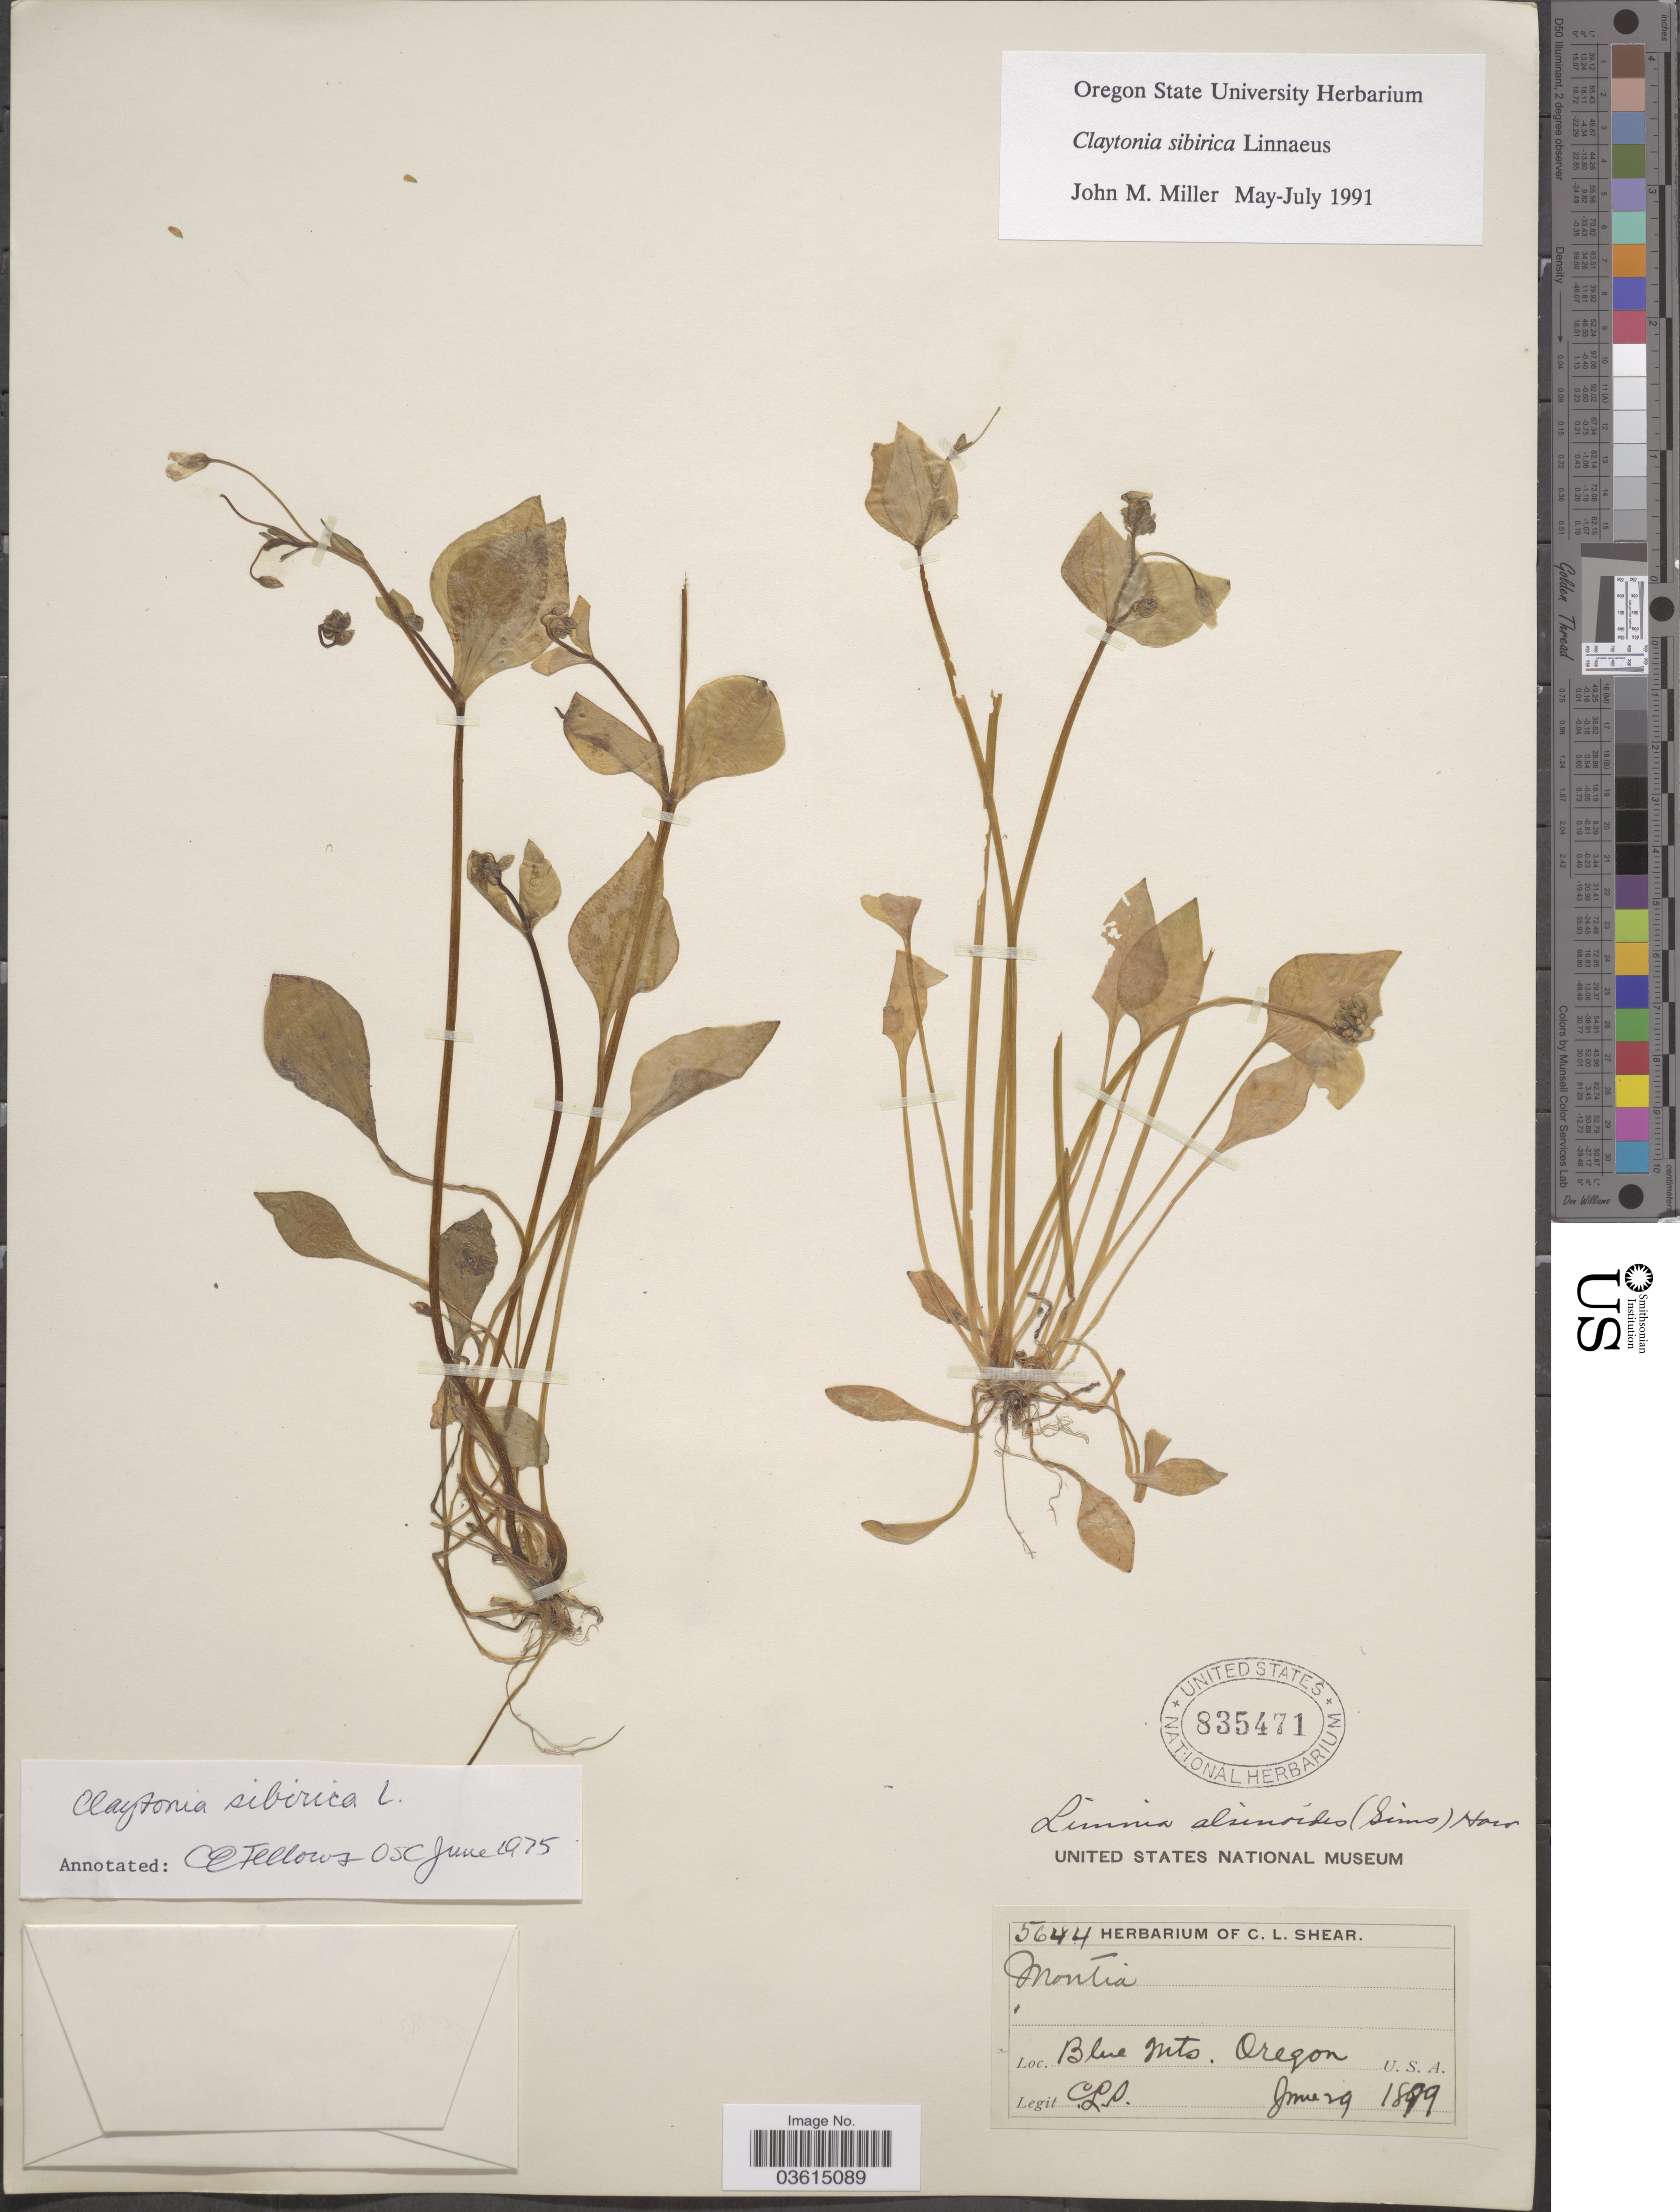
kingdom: Plantae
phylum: Tracheophyta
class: Magnoliopsida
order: Caryophyllales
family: Montiaceae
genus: Claytonia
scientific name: Claytonia sibirica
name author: L.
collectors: C. L. Shear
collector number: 5644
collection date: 1899-06-29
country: United States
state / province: Oregon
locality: Blue Mts. U. S. A.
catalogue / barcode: US 835471